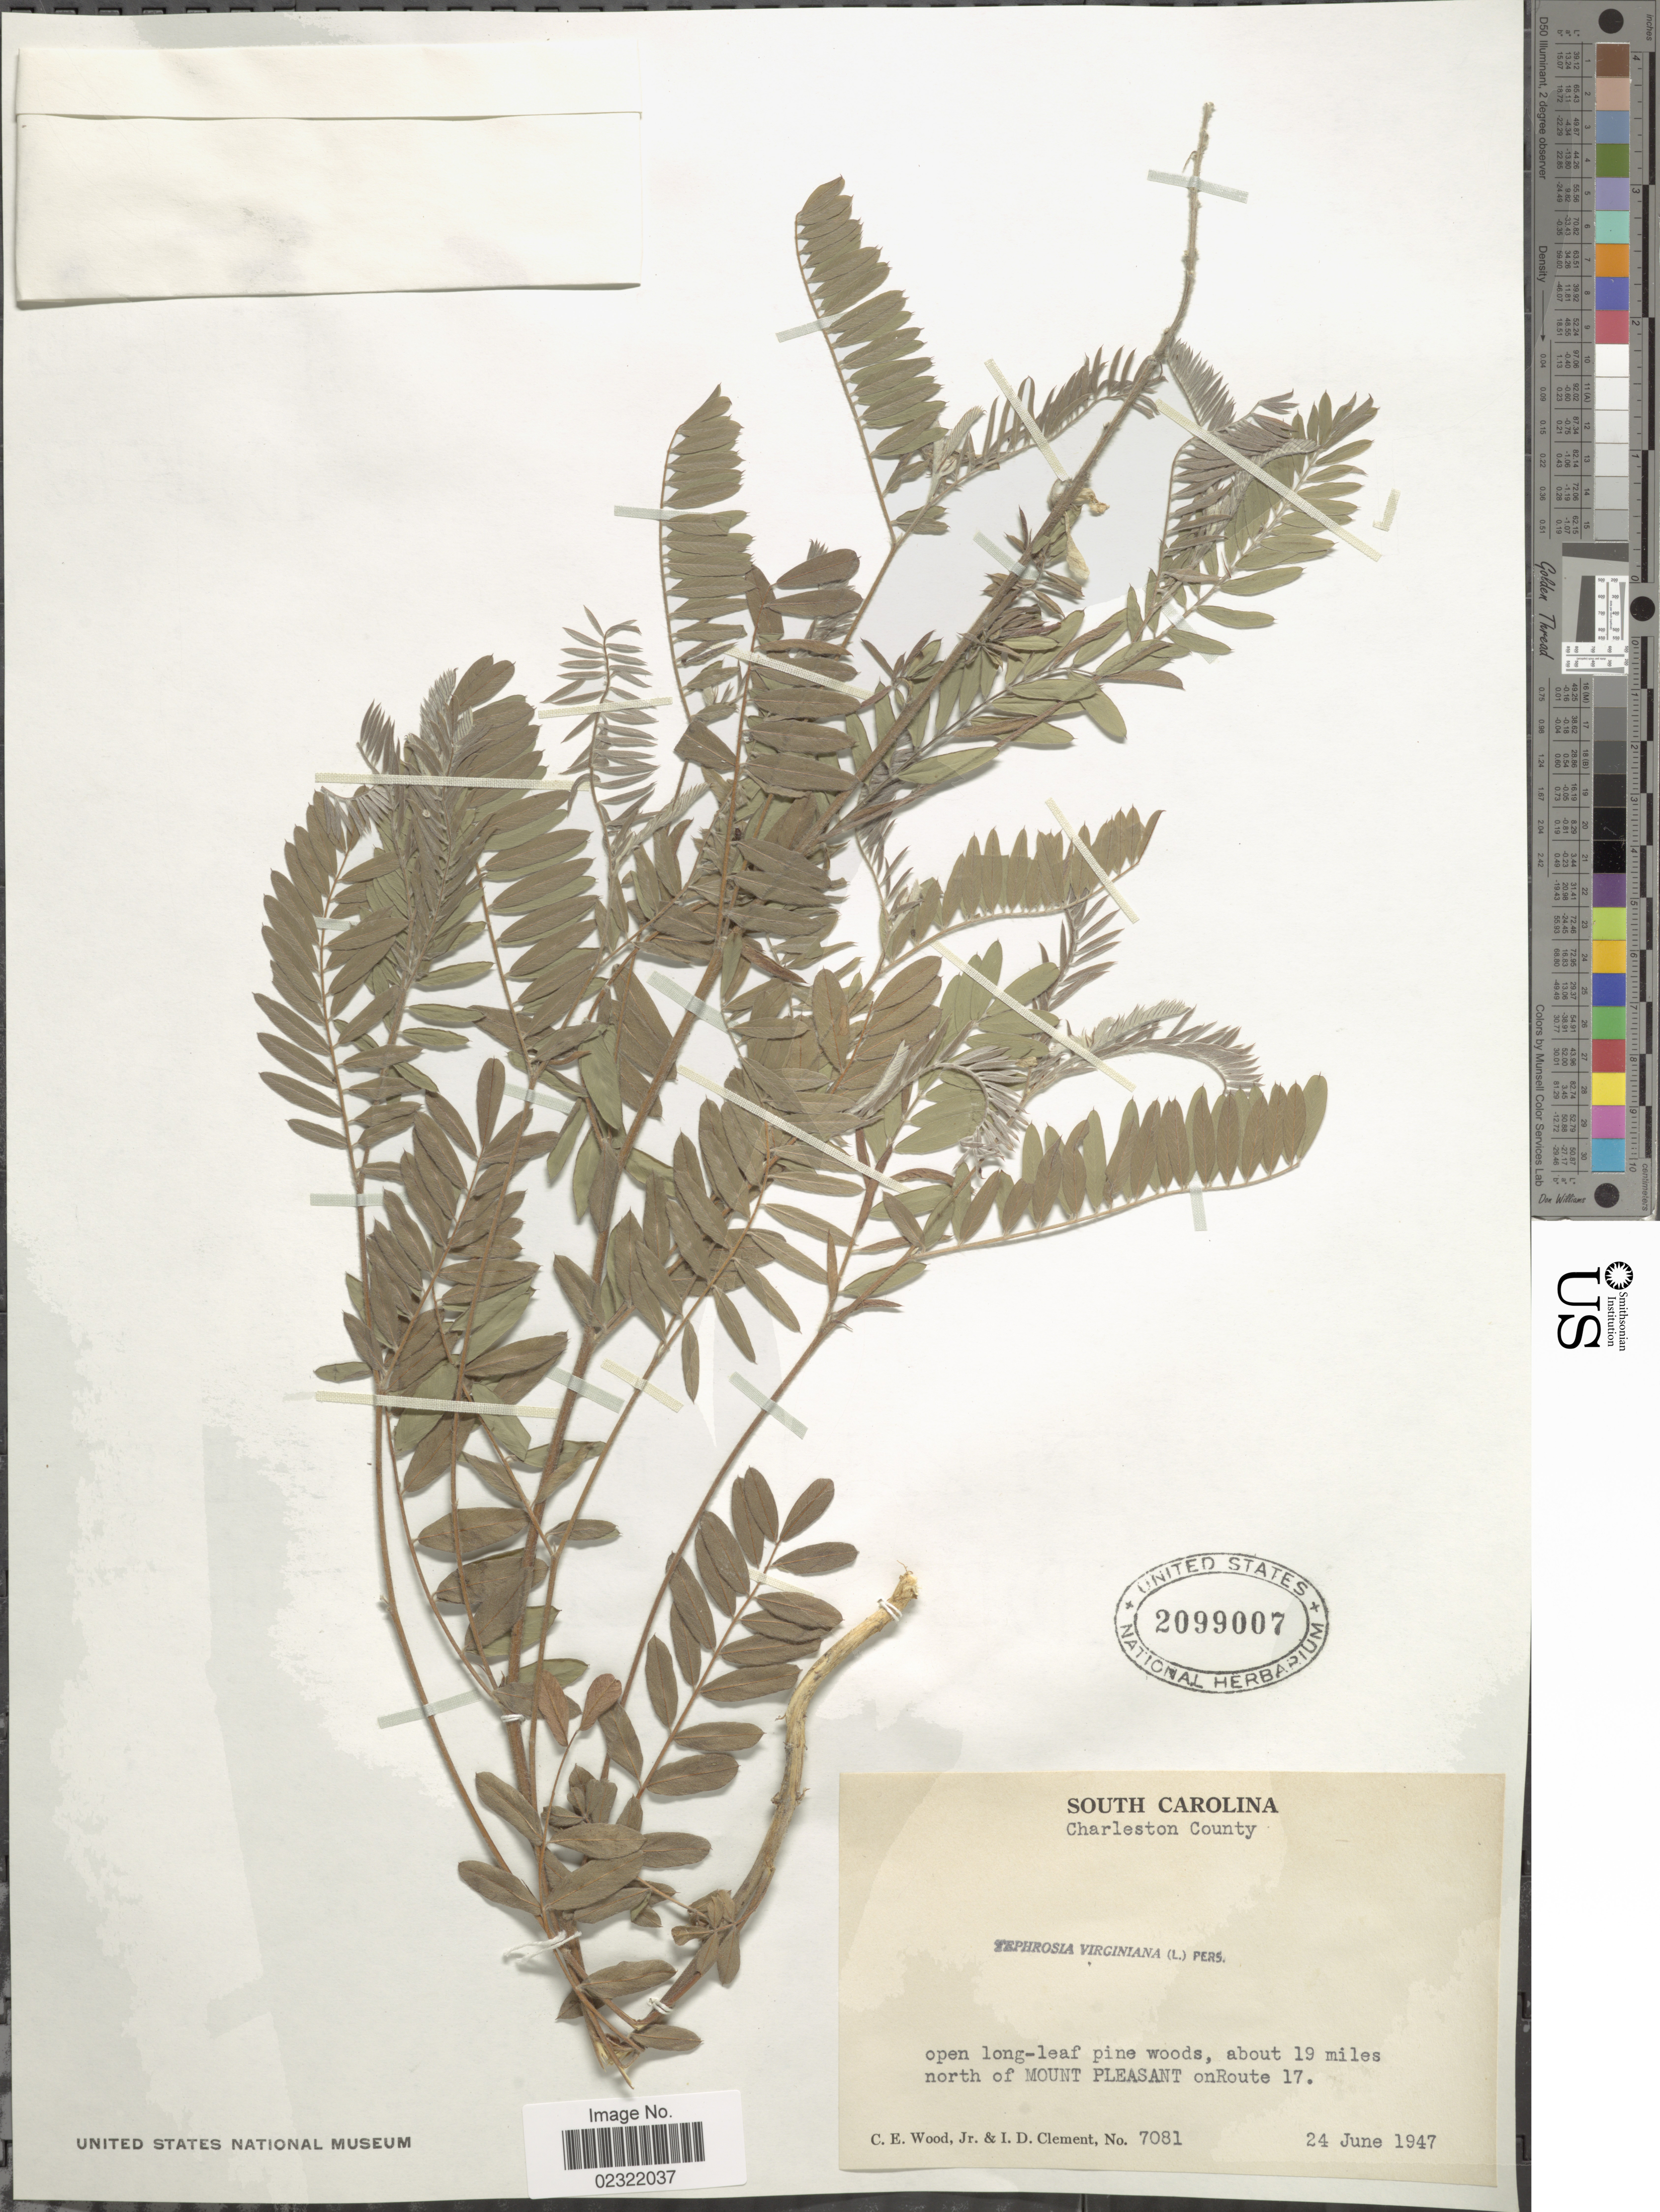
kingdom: Plantae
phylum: Tracheophyta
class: Magnoliopsida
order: Fabales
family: Fabaceae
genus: Tephrosia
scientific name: Tephrosia virginiana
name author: (L.) Pers.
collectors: C. Wood & I. Clement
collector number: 7081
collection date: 1947-06-24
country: United States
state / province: South Carolina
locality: Charlestone County, open long-leaf pine woods, about 19 miles north of Mounta Pleasant onRoute 17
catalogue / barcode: US 2099007